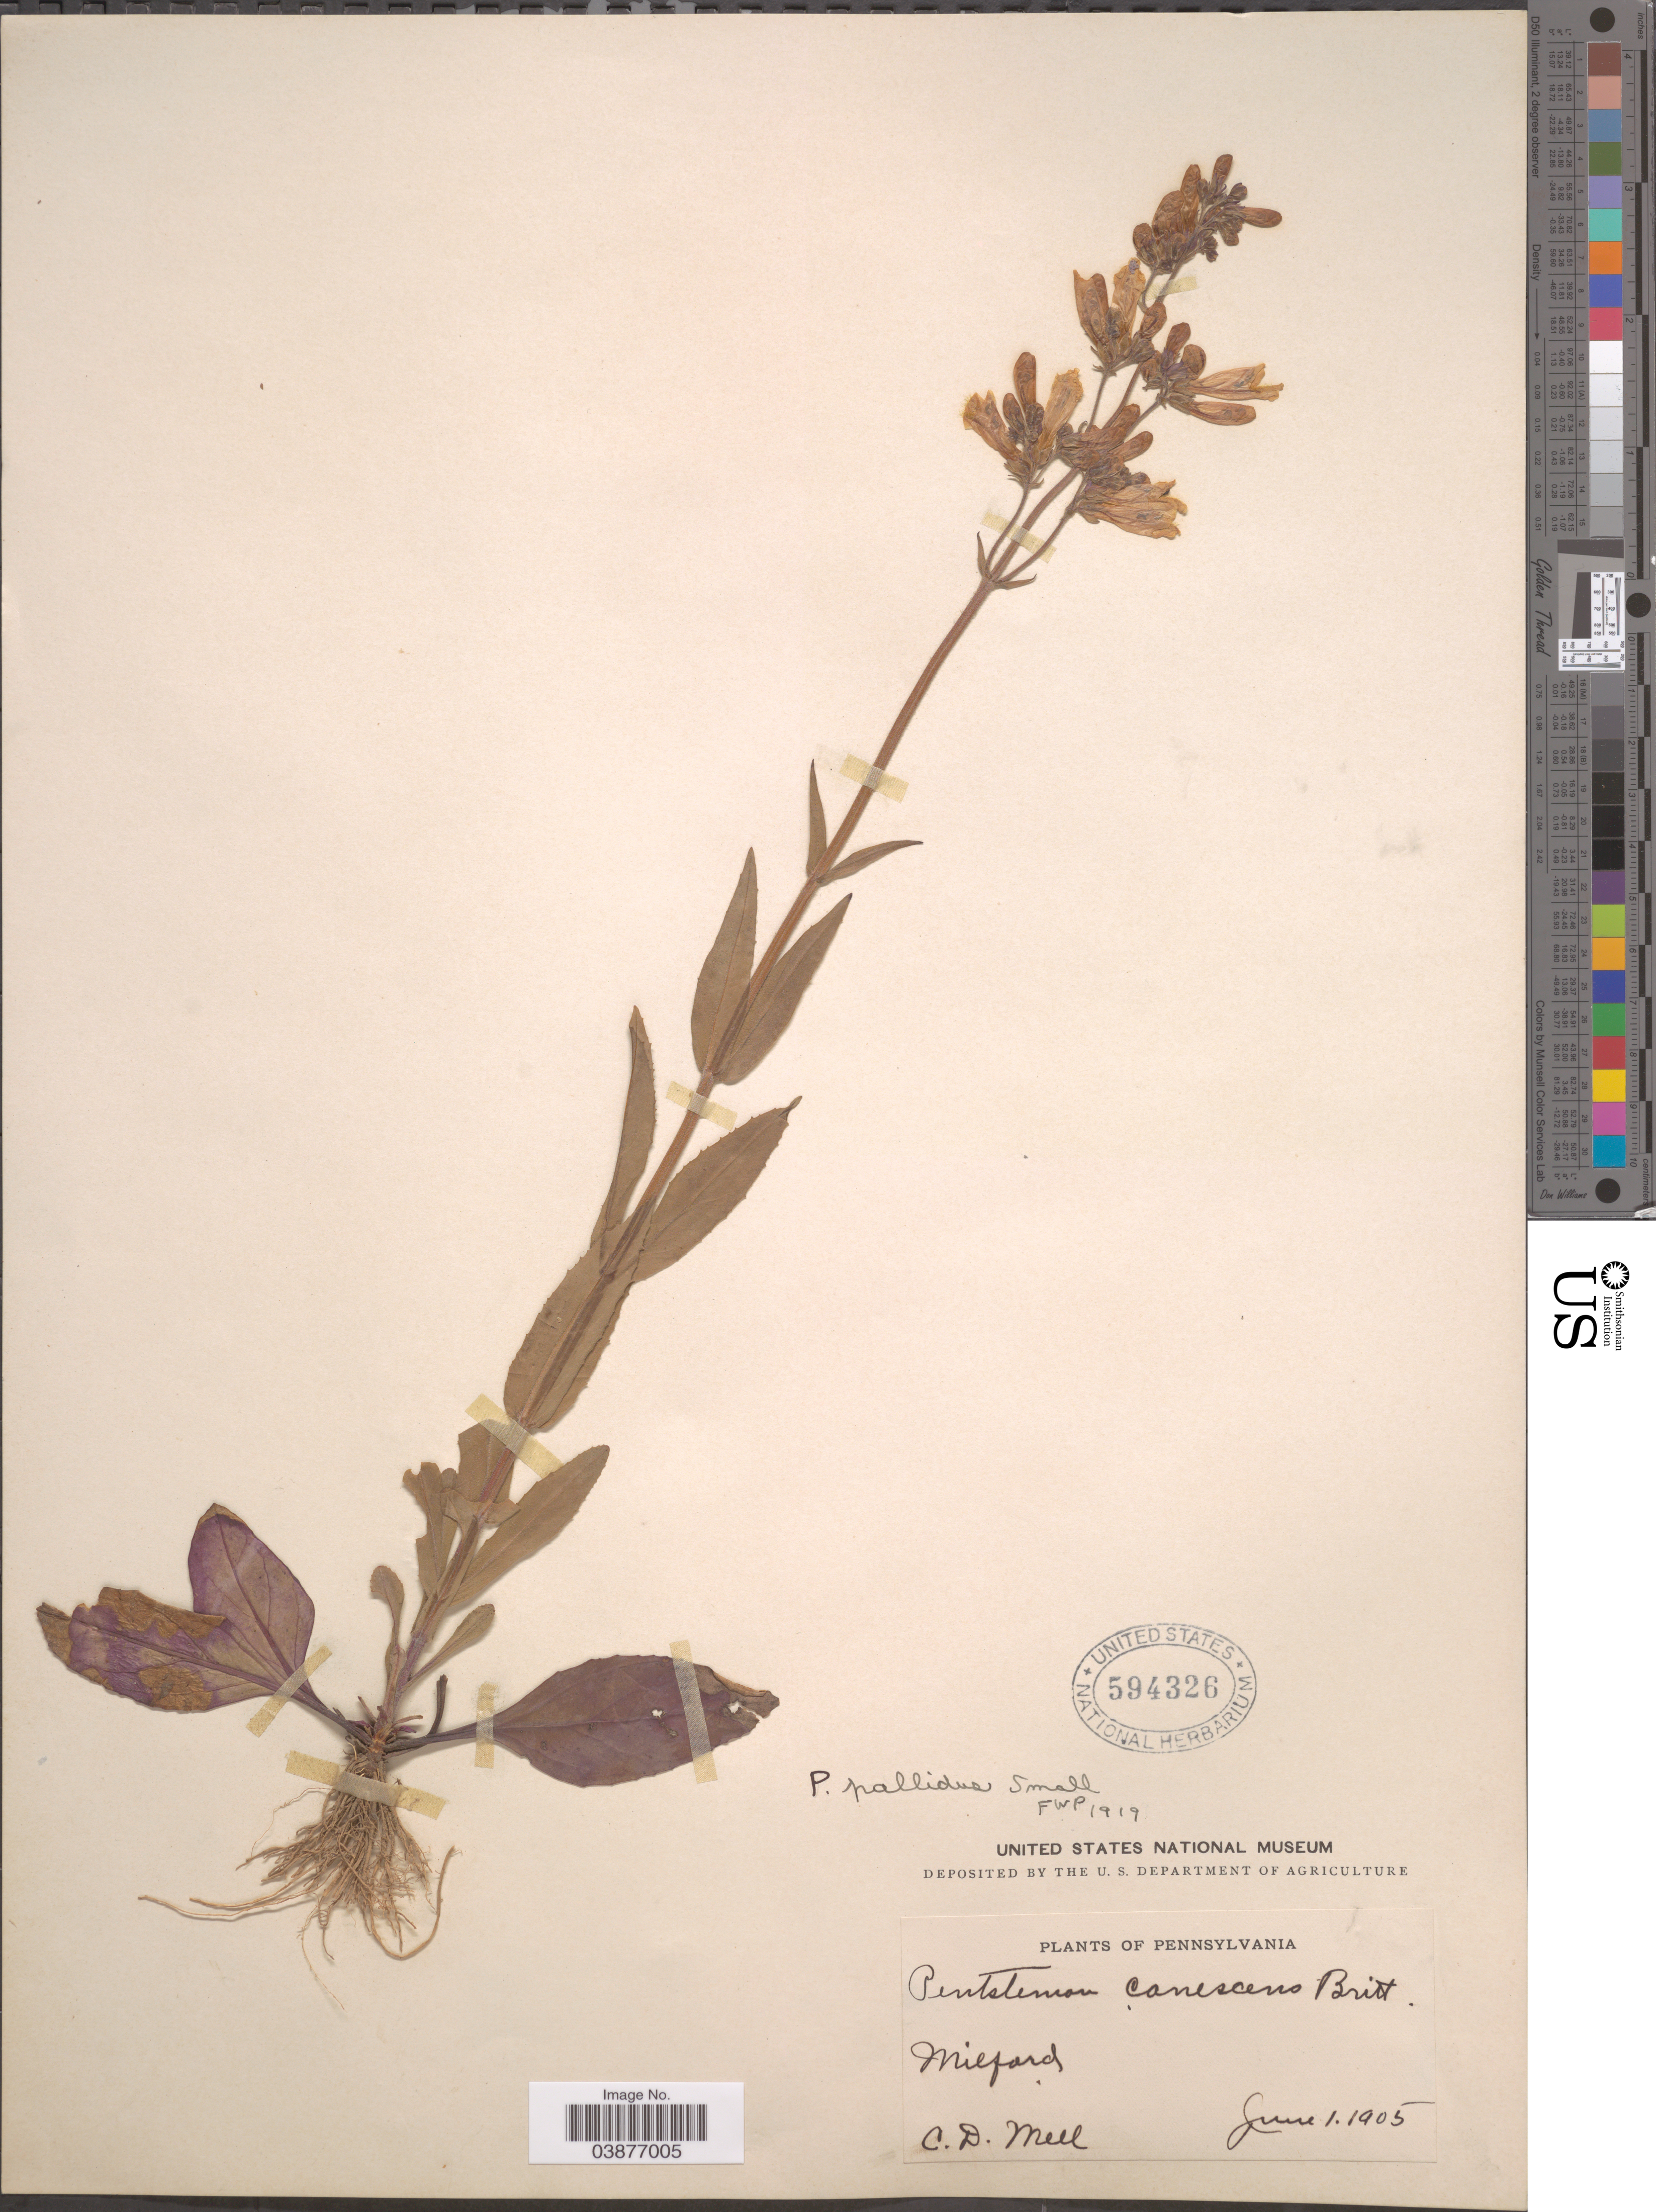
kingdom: Plantae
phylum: Tracheophyta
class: Magnoliopsida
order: Lamiales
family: Plantaginaceae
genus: Penstemon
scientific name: Penstemon pallidus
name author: Small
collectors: C. D. Mell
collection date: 1905-06-01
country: United States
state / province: Pennsylvania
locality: Milford.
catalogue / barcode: US 594326